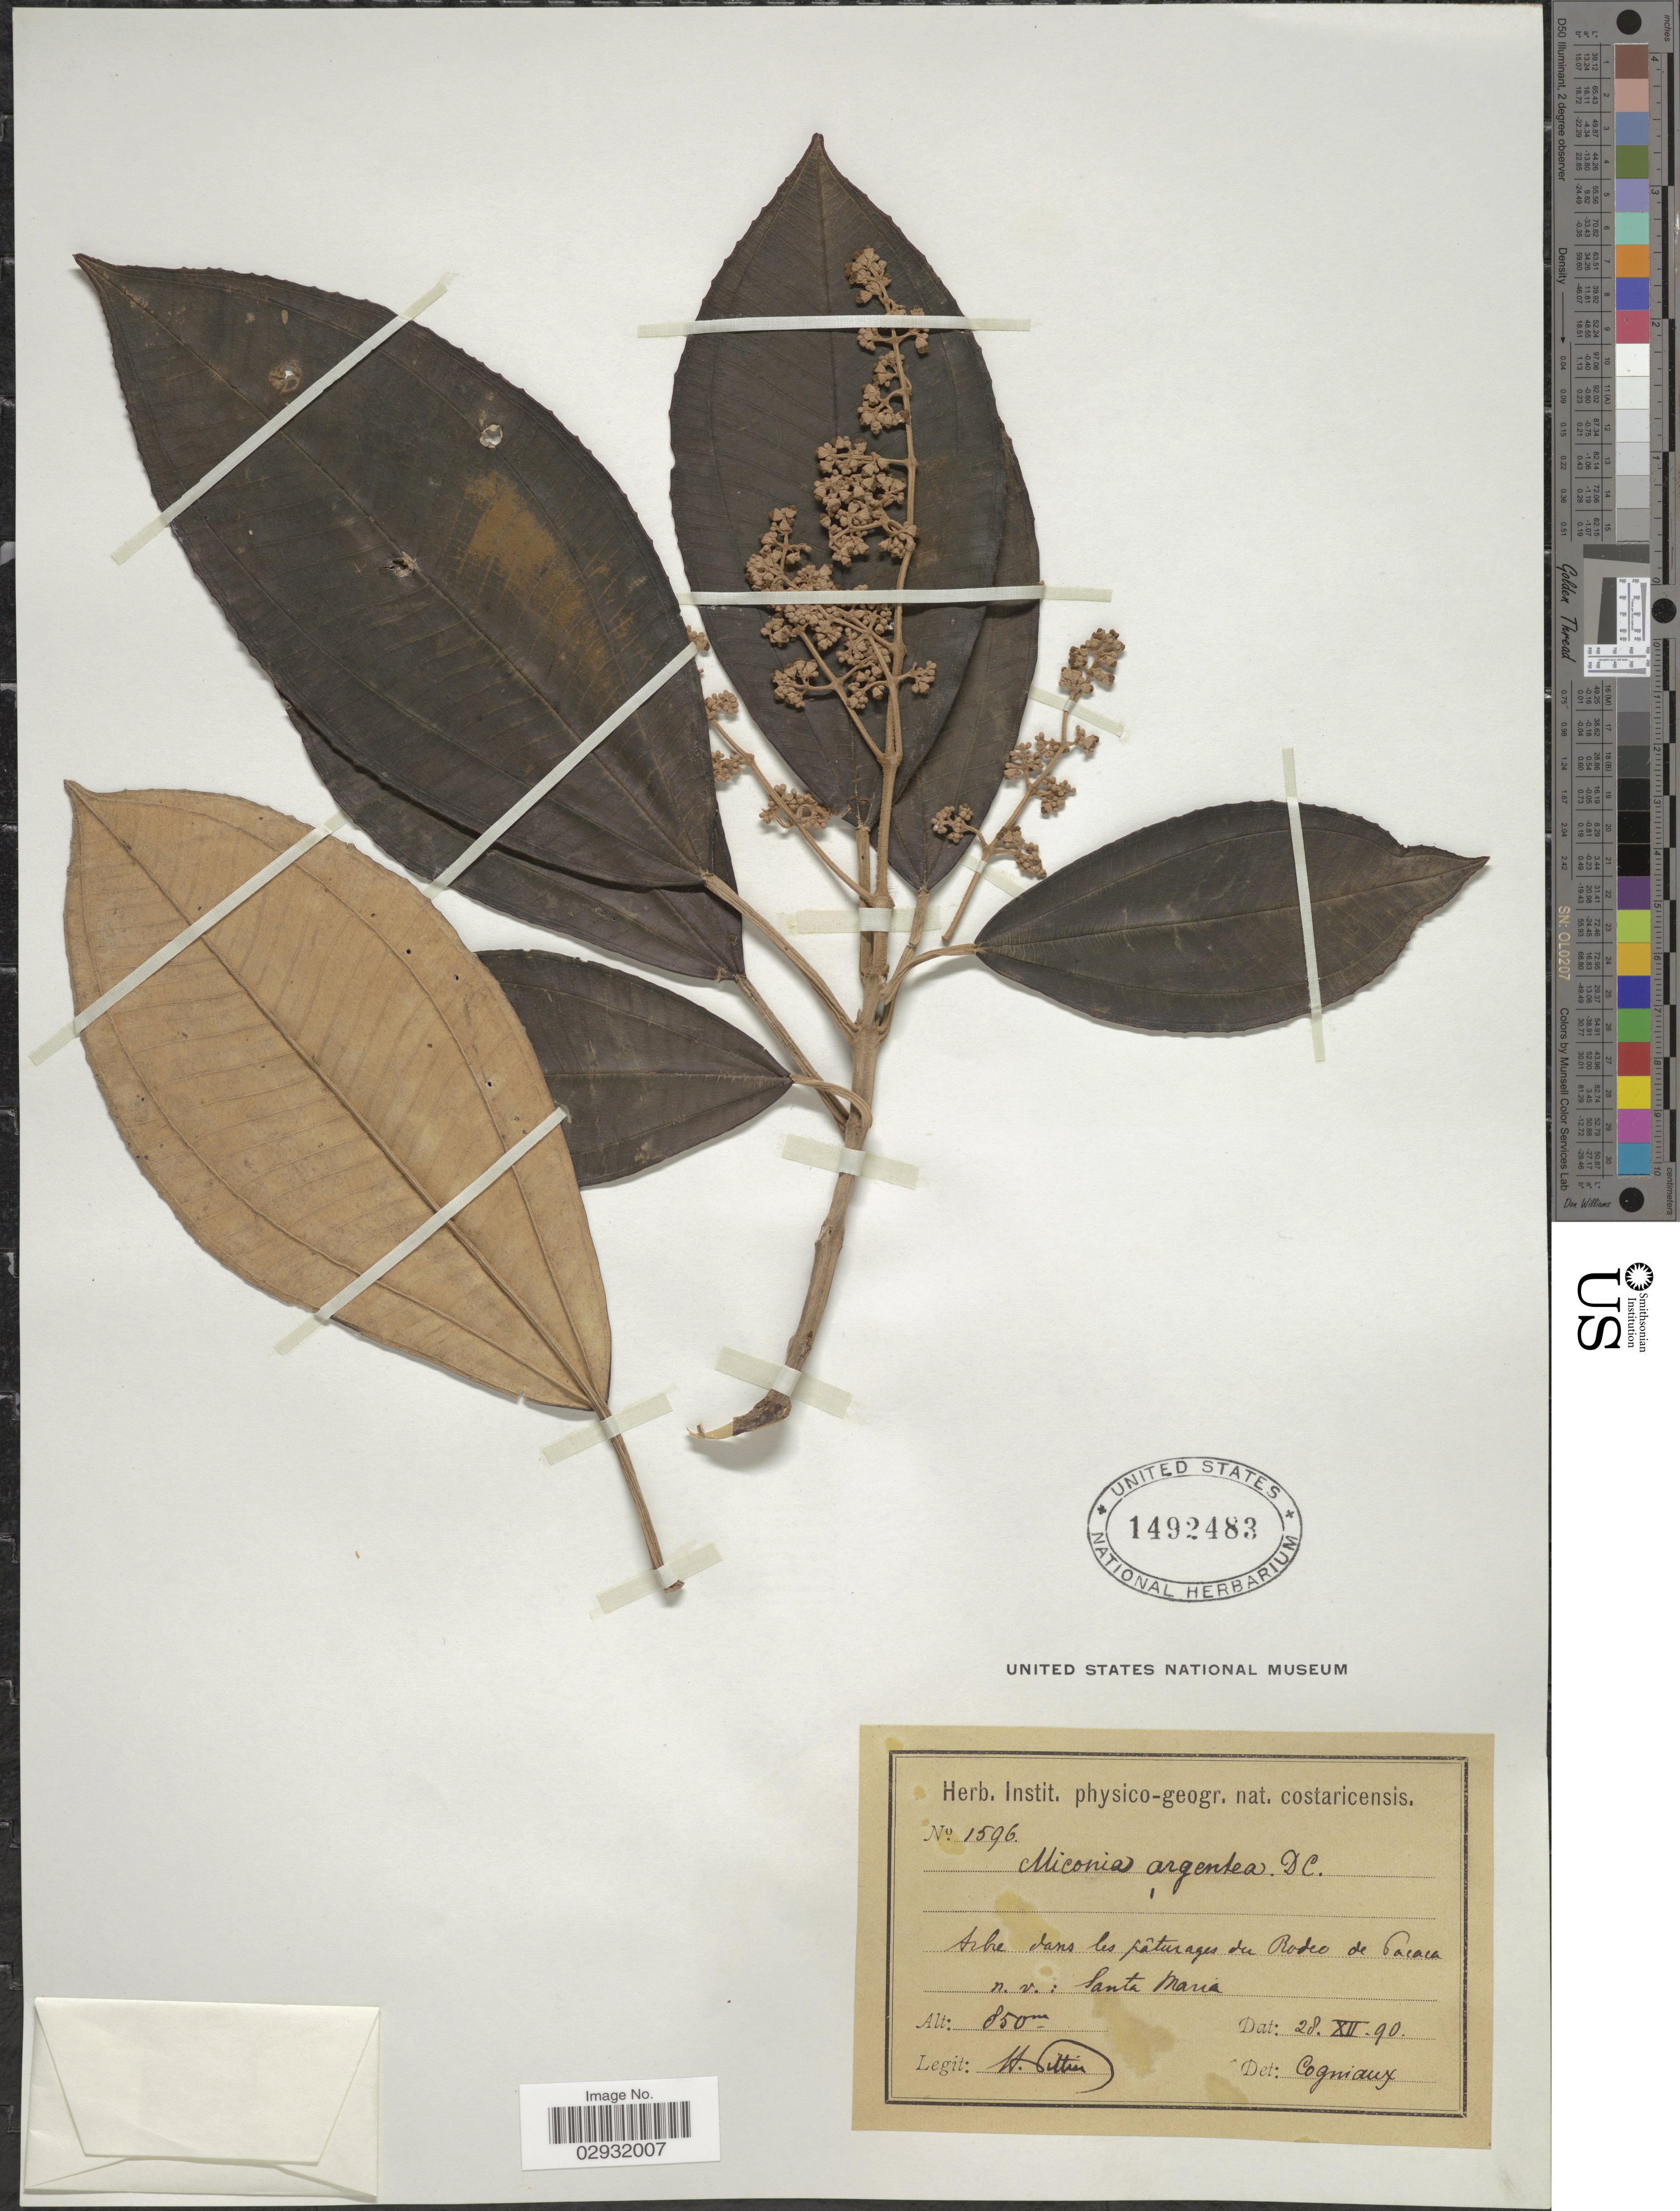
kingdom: Plantae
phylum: Tracheophyta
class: Magnoliopsida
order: Myrtales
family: Melastomataceae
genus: Miconia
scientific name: Miconia argentea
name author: (Sw.) DC.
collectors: H. F. Pittier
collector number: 1596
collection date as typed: Transcribed d/m/y: 28/12/90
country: Costa Rica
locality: Arbe dans les pâturages du Rodeo de Pacaca.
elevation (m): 850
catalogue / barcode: US 1492483